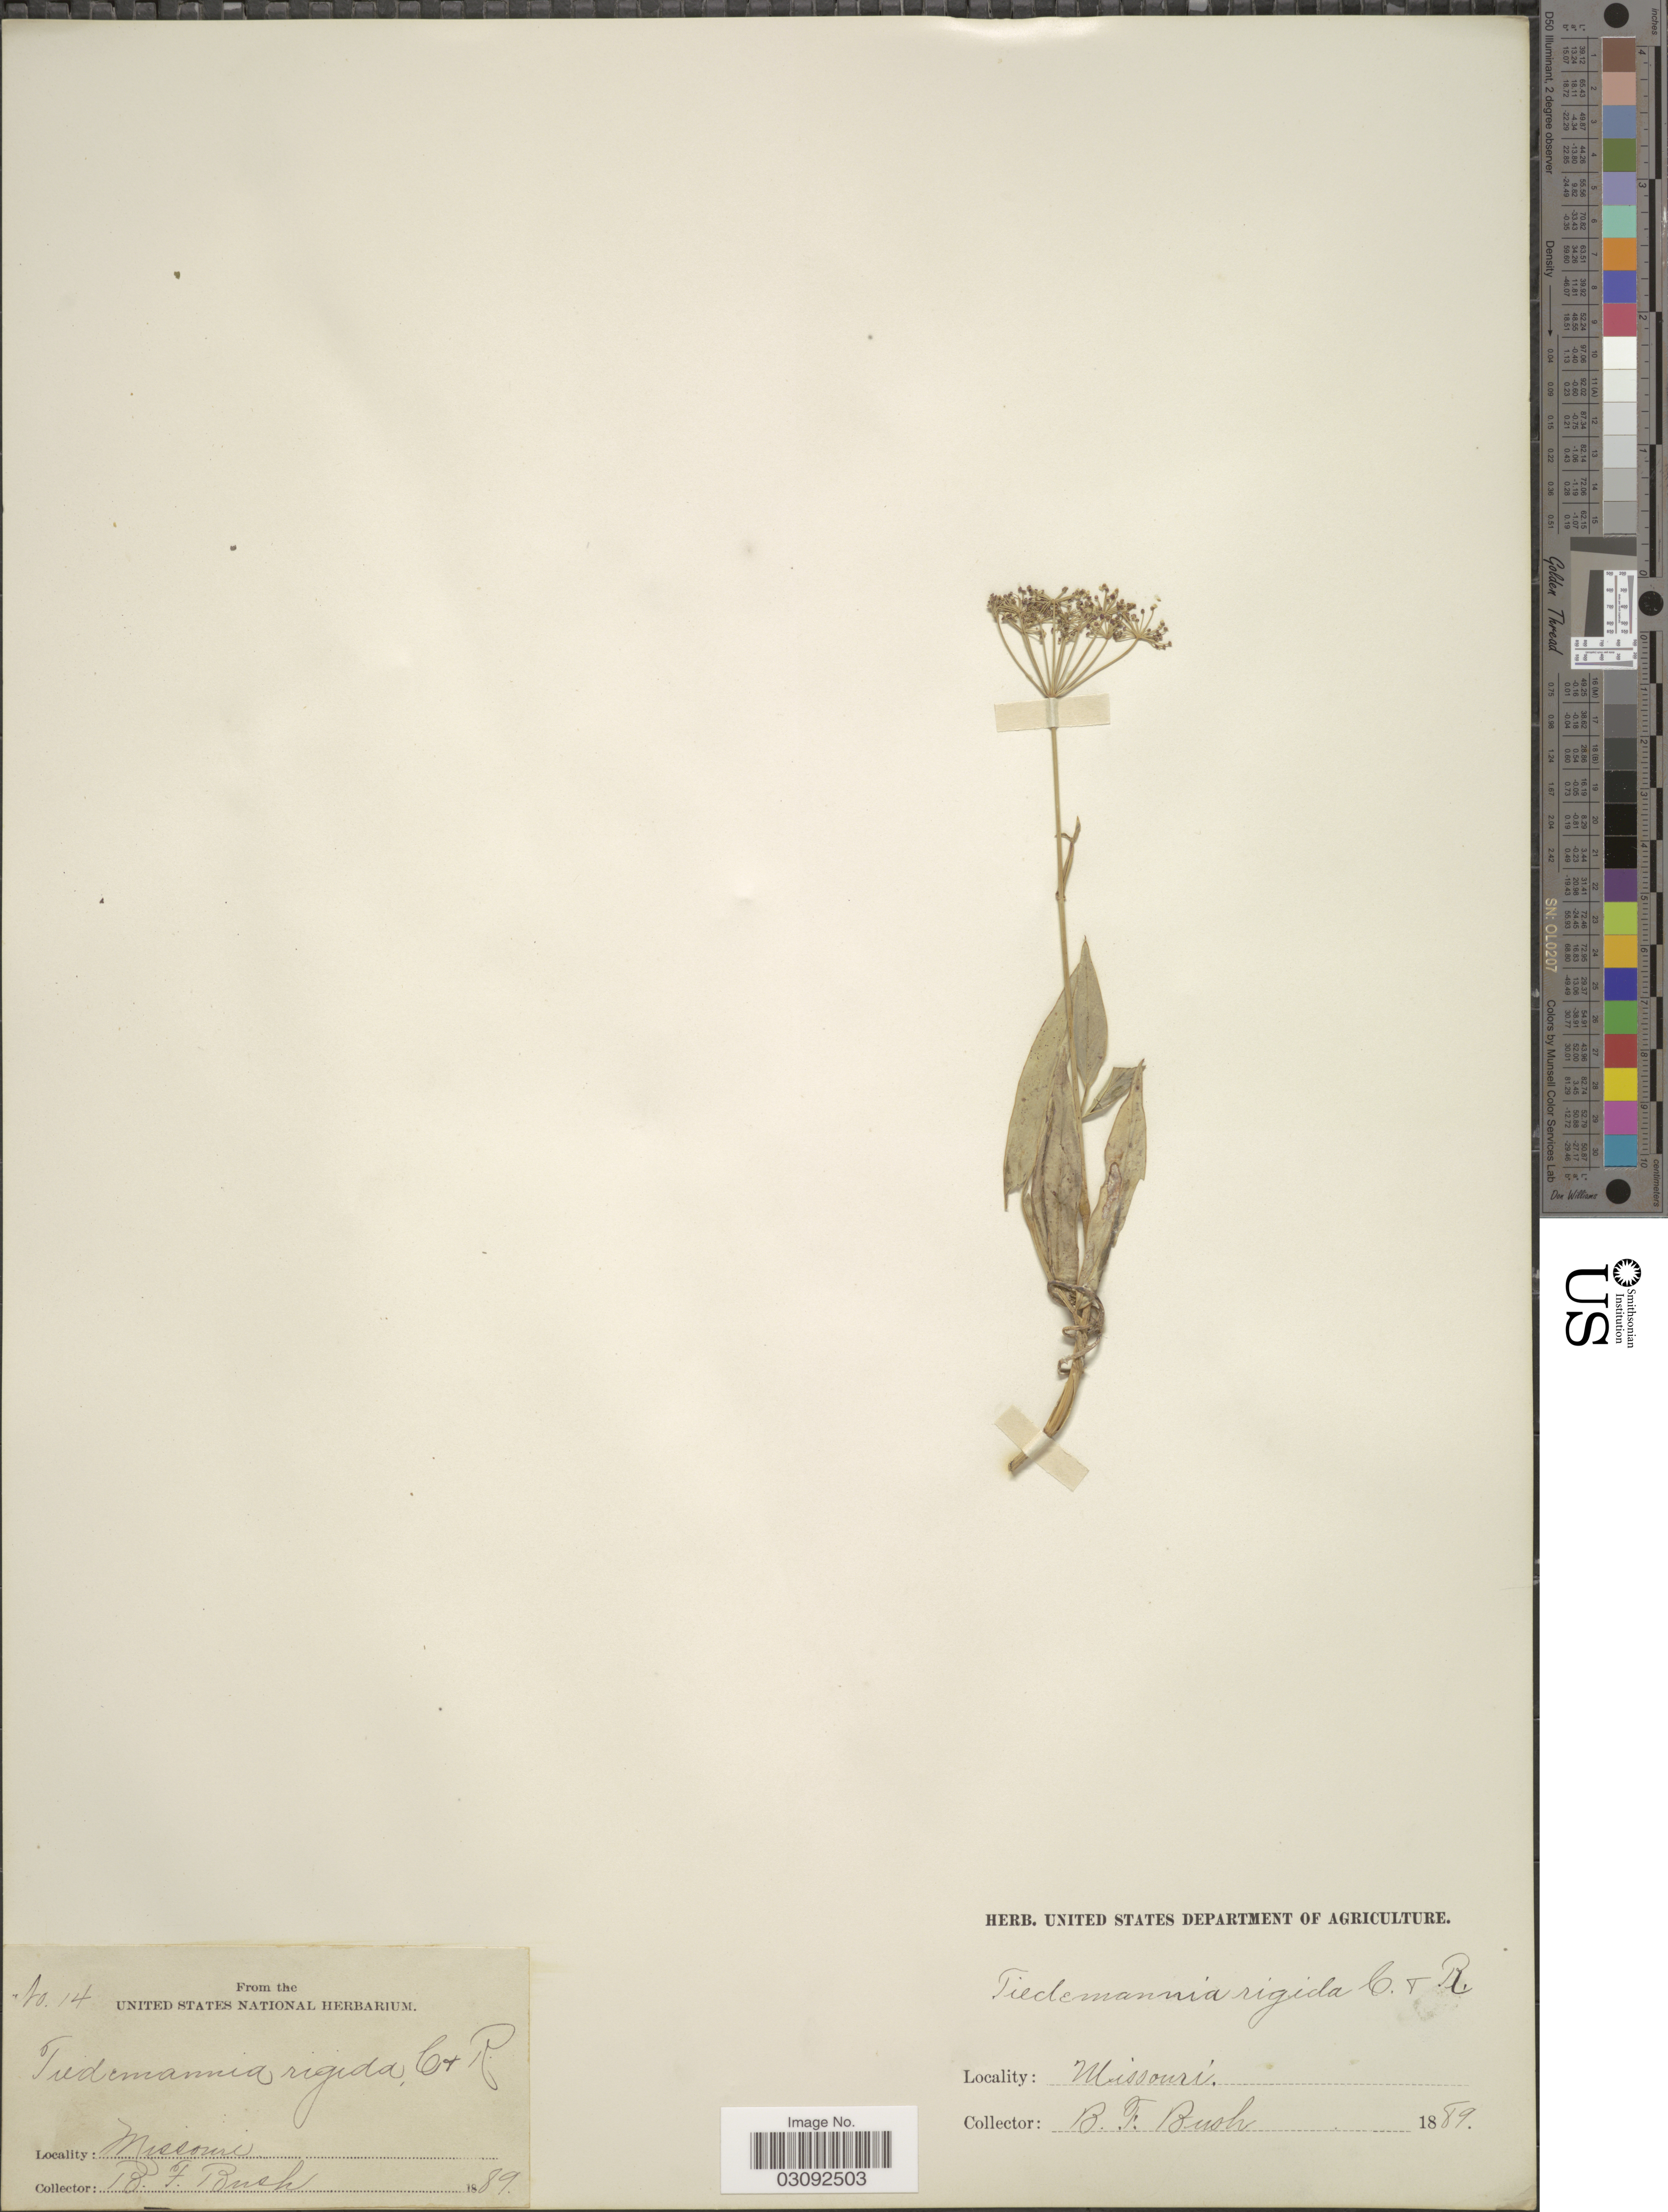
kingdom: Plantae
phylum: Tracheophyta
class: Magnoliopsida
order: Apiales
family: Apiaceae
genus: Oxypolis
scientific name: Oxypolis rigidior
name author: (L.) Raf.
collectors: B. F. Bush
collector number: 14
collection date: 1889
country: United States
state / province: Missouri